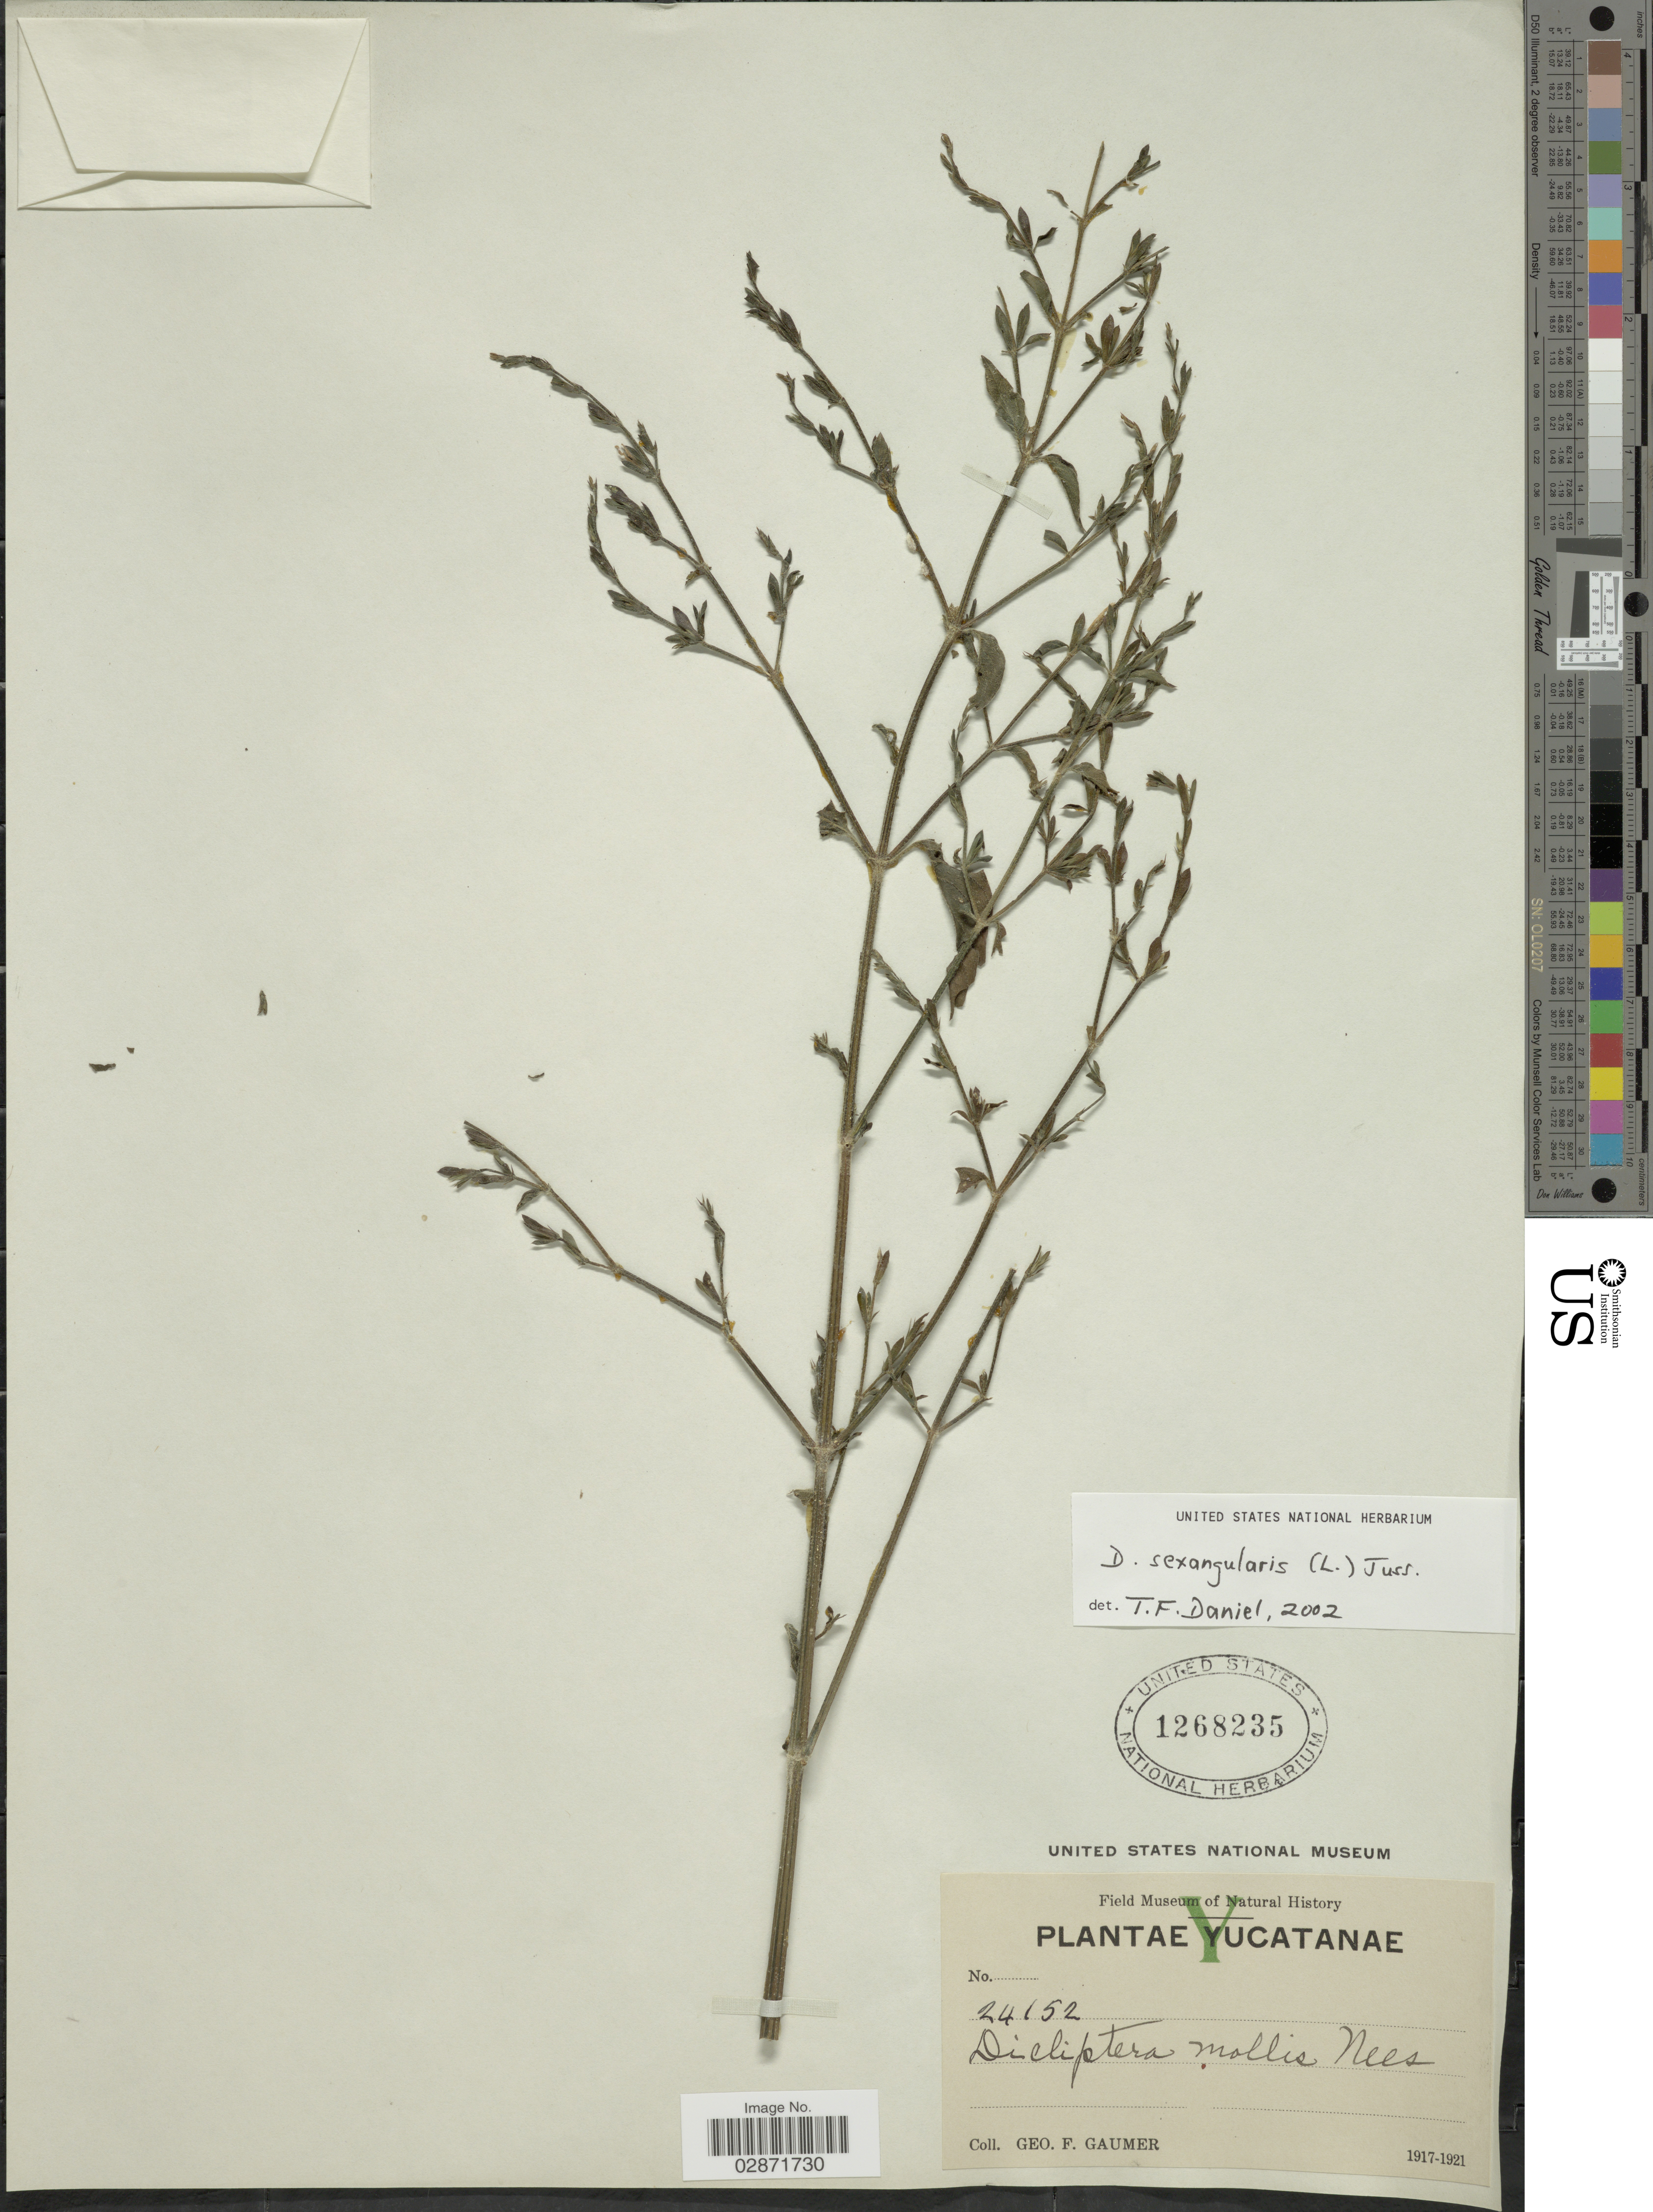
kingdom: Plantae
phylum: Tracheophyta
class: Magnoliopsida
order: Lamiales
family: Acanthaceae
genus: Dicliptera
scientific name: Dicliptera sexangularis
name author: (L.) Juss.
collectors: G. F. Gaumer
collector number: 24152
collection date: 1917/1921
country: Mexico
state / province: Yucatán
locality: Yucatanae.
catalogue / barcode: US 1268235